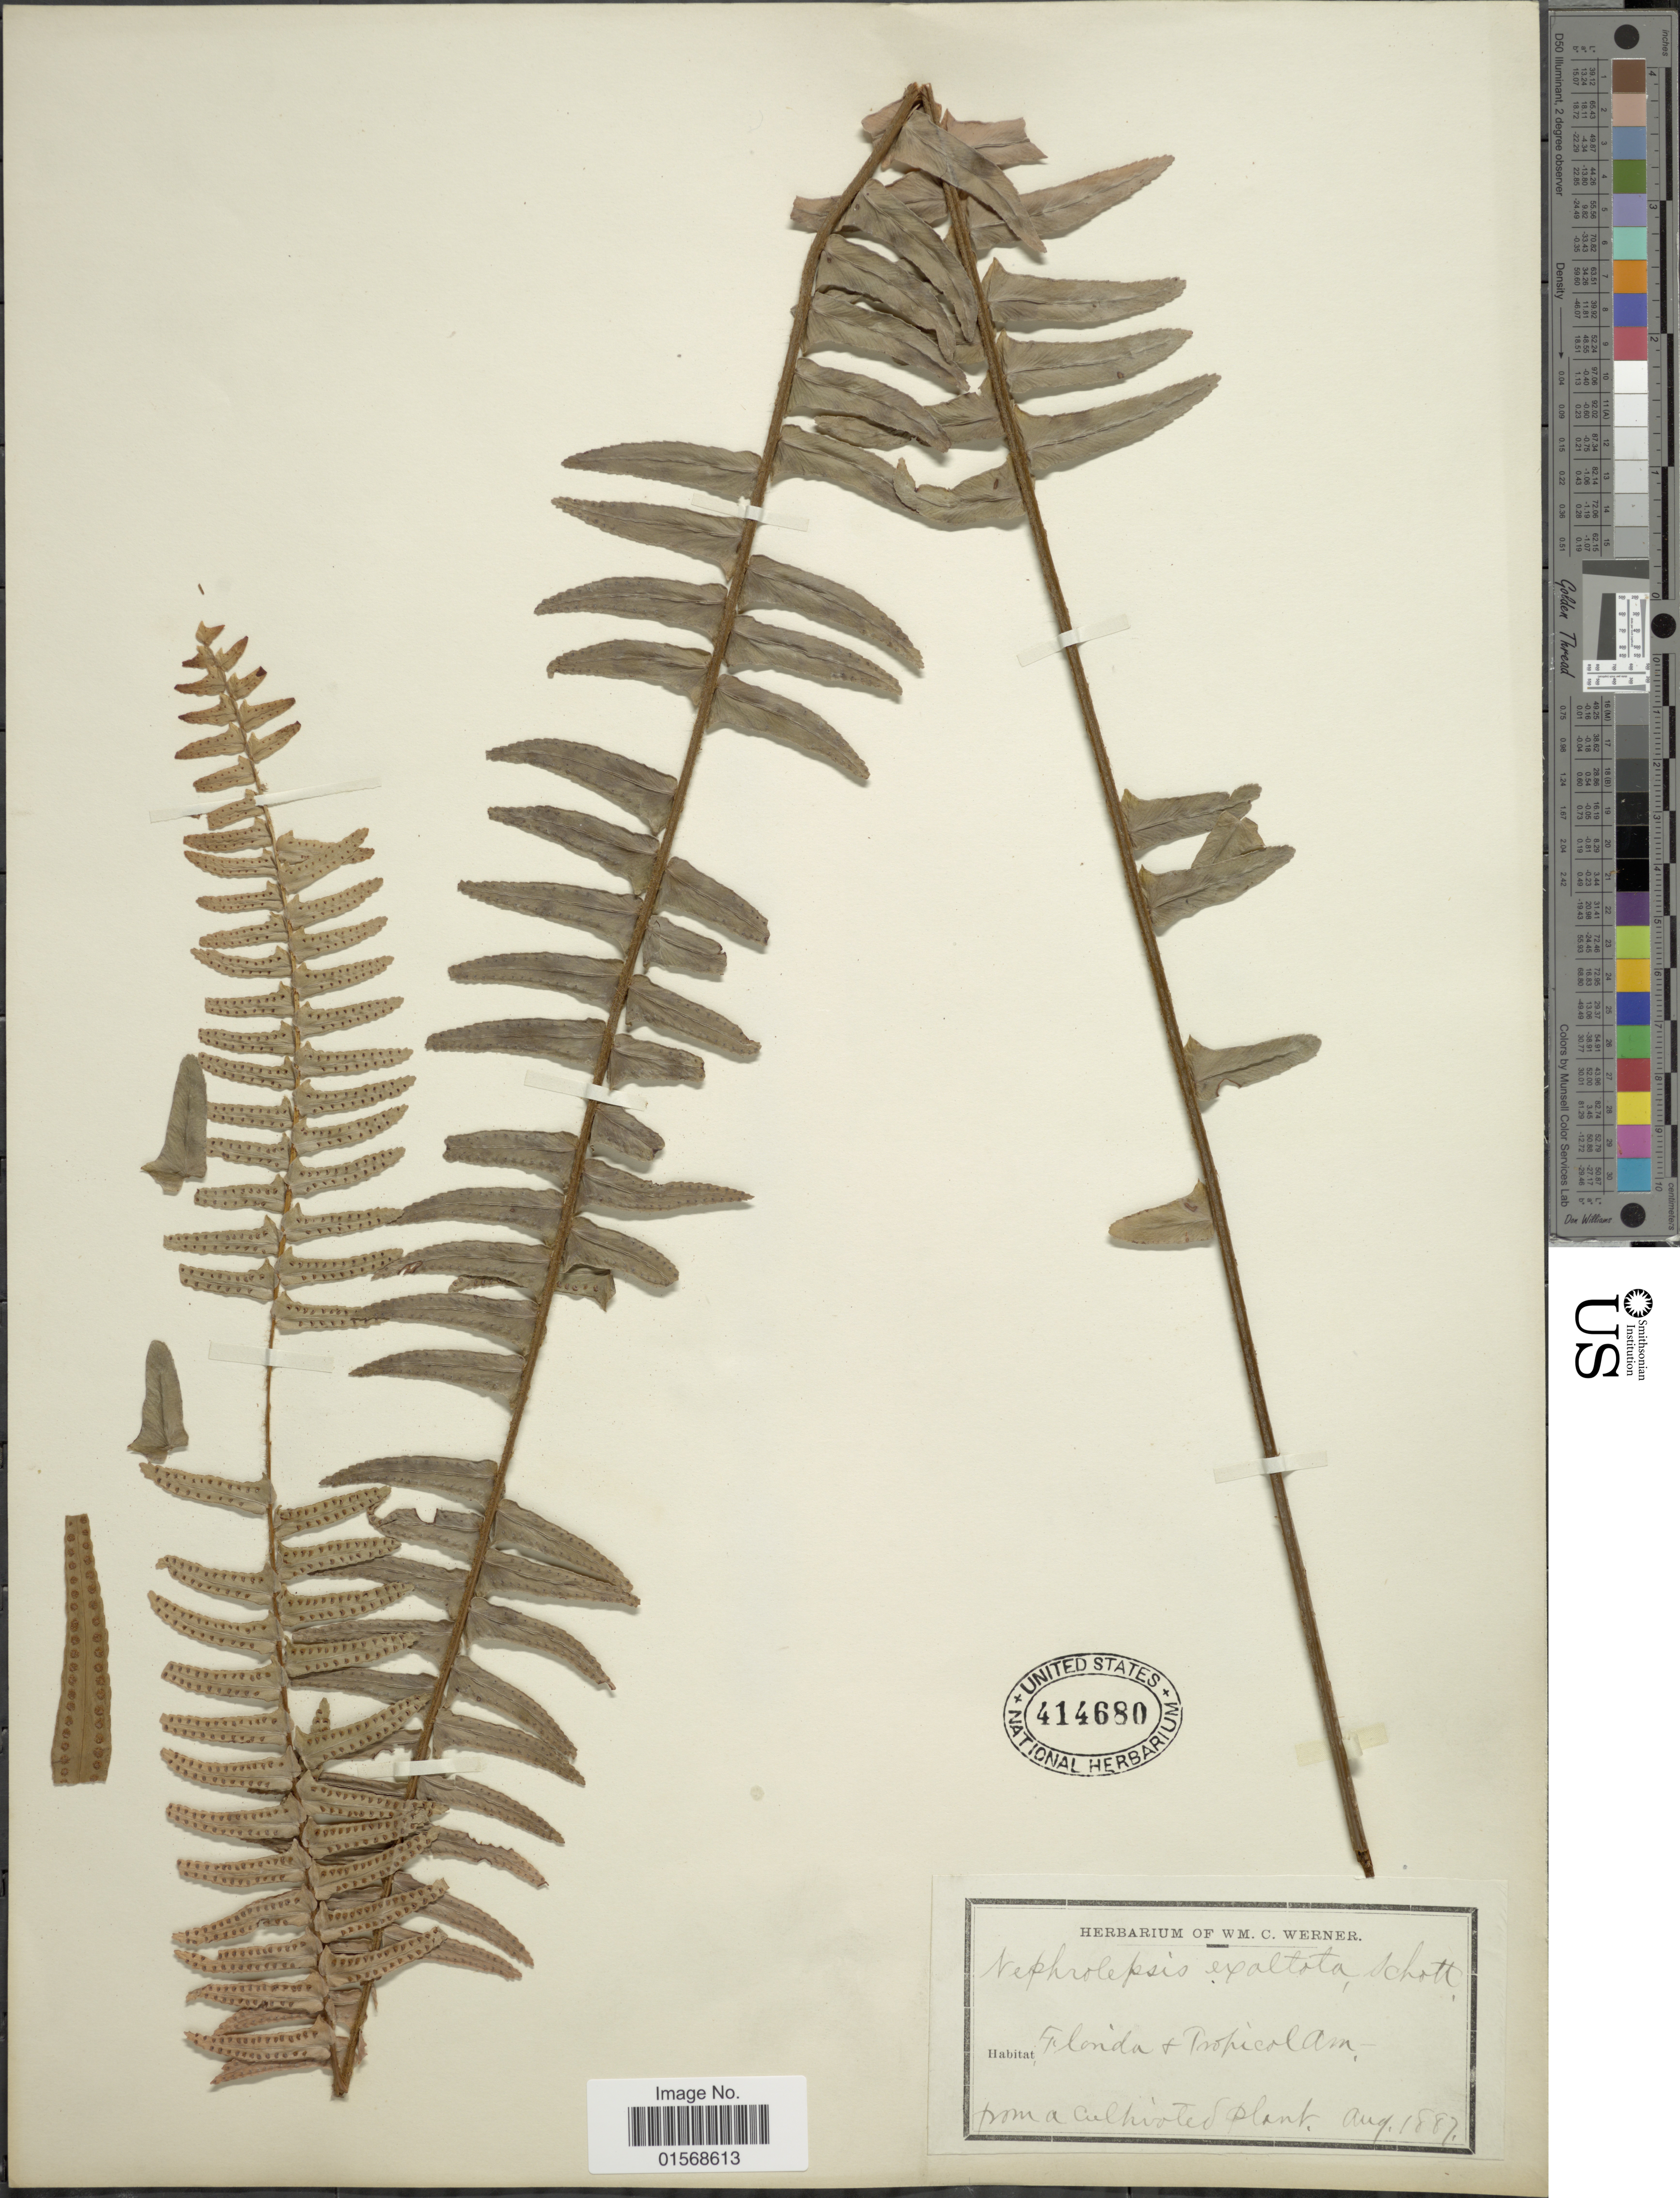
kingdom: Plantae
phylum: Tracheophyta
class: Polypodiopsida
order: Polypodiales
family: Nephrolepidaceae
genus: Nephrolepis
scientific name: Nephrolepis 'Bostoniensis typical'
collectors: ex herb. Wm. C. Werner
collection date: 1887-08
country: United States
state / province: Florida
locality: Florida & Tropical Am. [unsure placement]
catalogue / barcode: US 414680